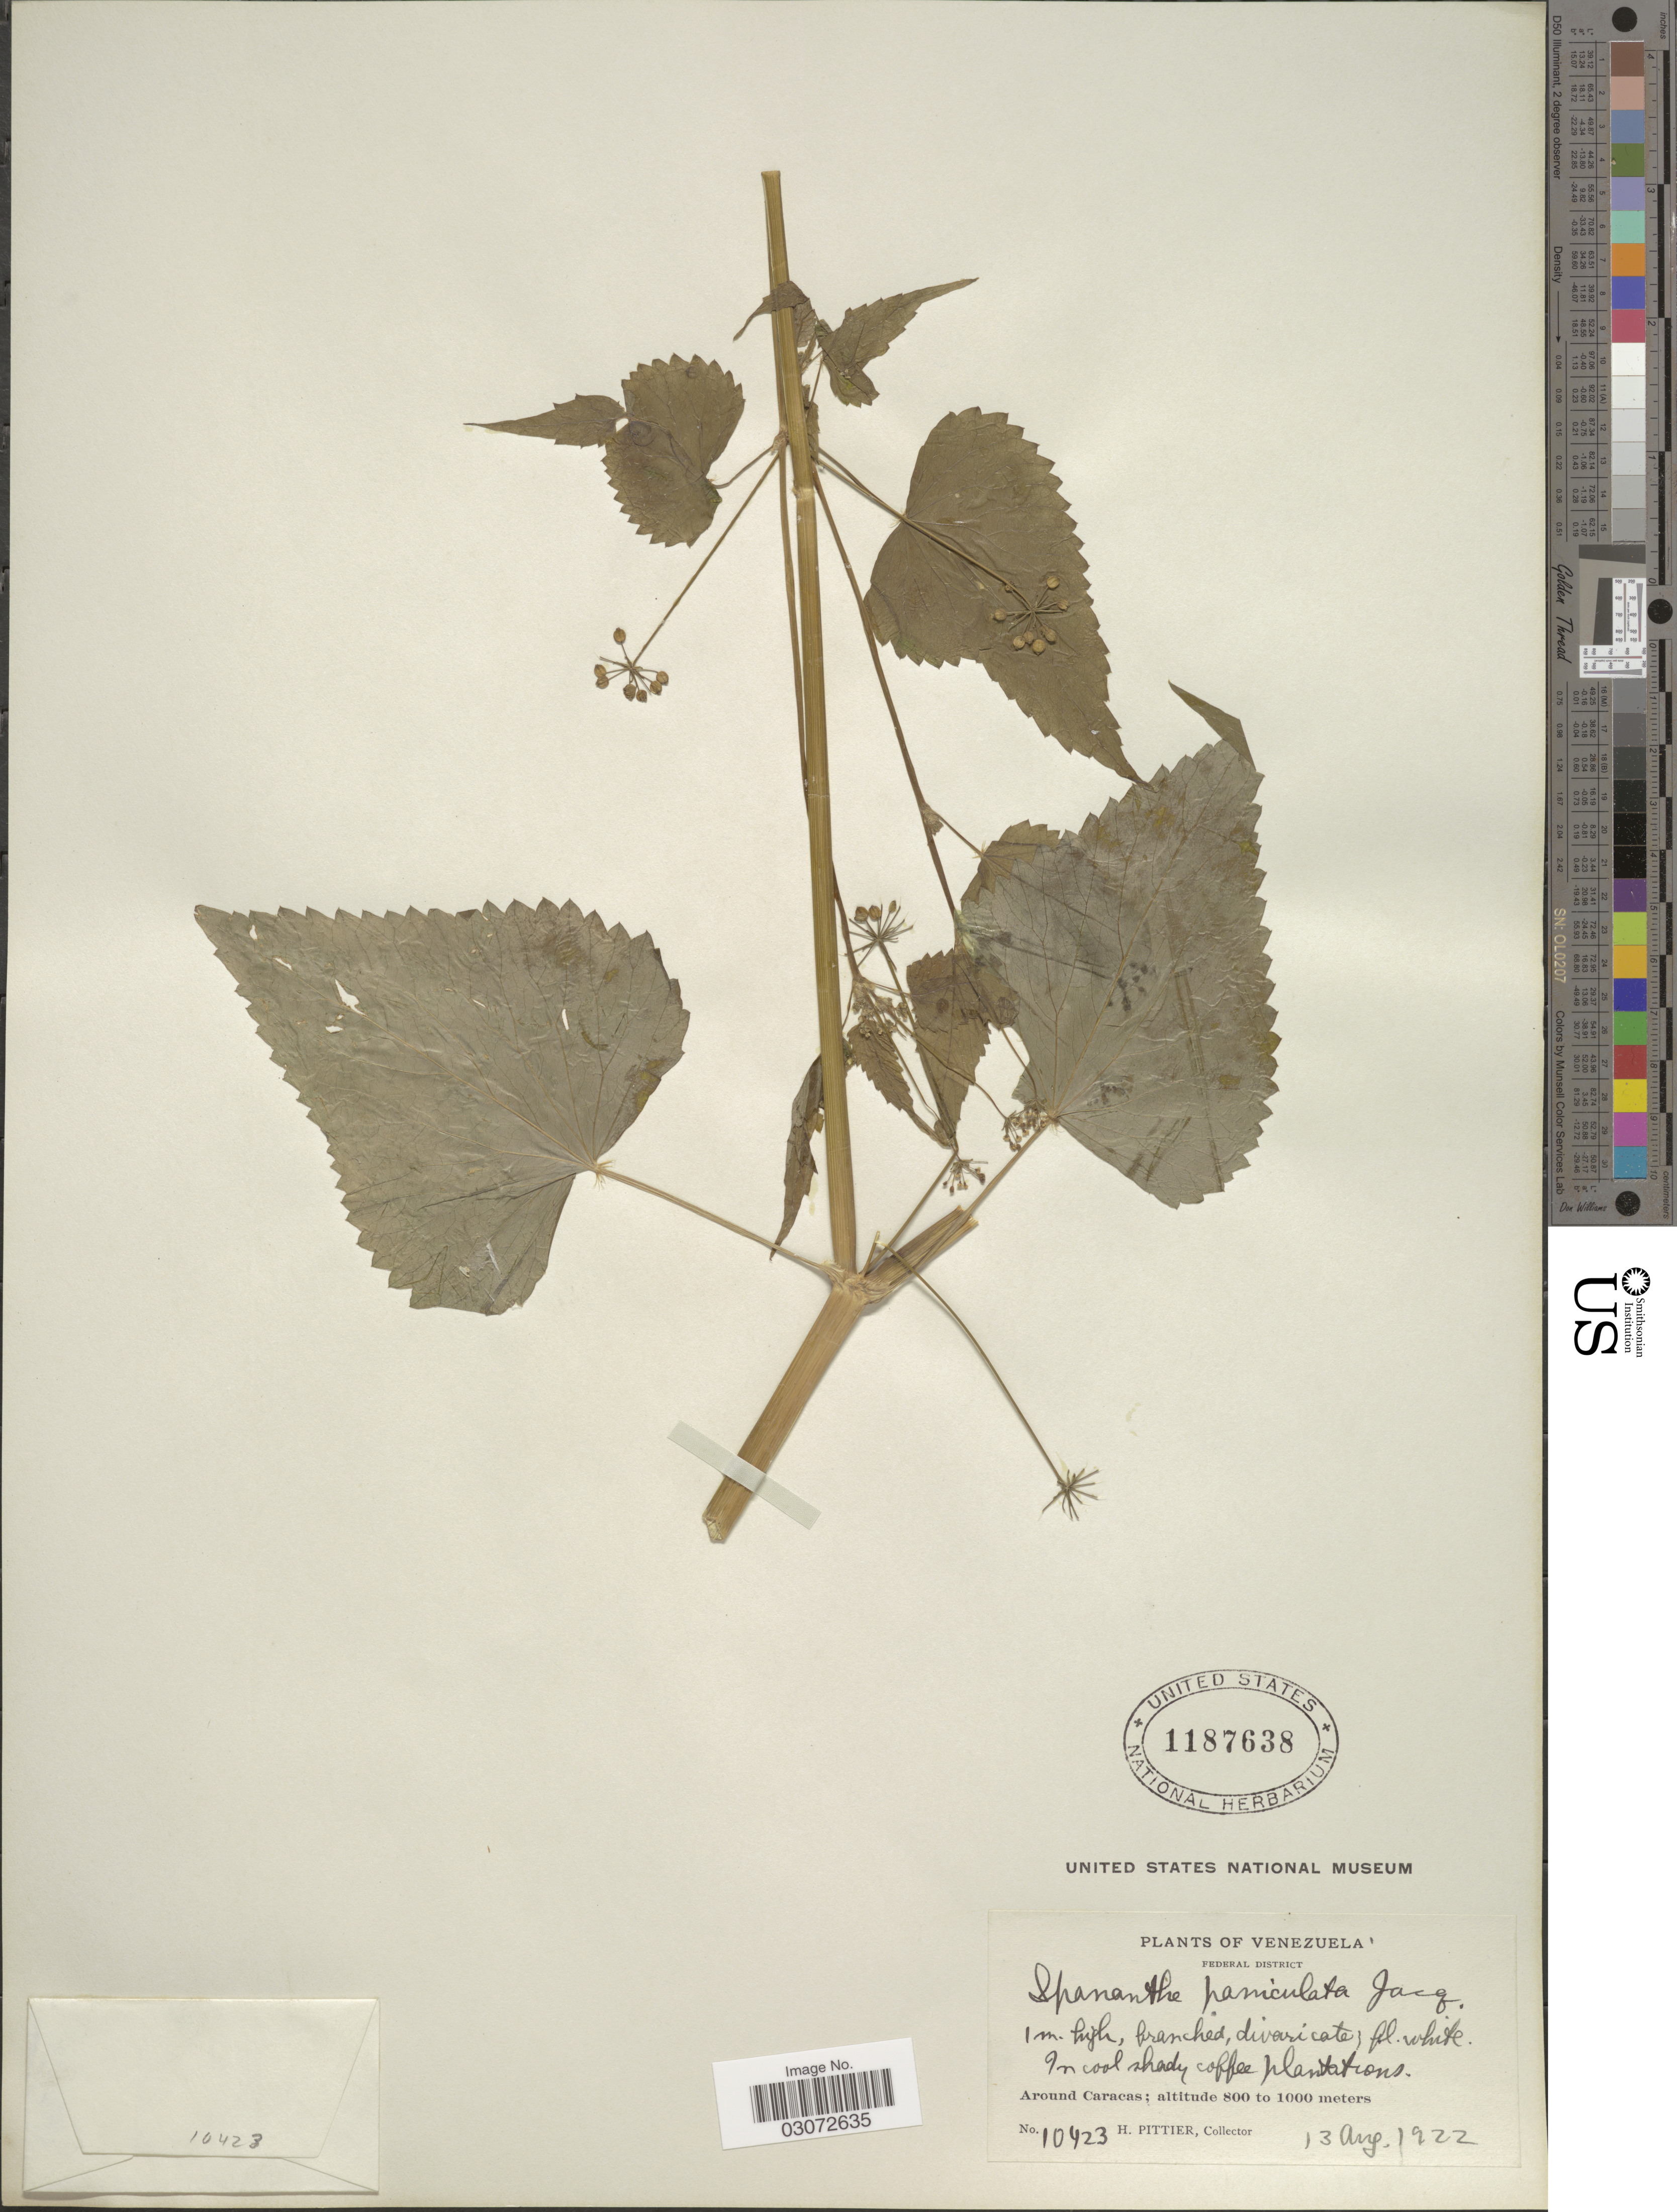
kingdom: Plantae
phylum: Tracheophyta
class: Magnoliopsida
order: Apiales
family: Apiaceae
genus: Spananthe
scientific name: Spananthe paniculata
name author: Jacq.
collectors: H. F. Pittier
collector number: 10423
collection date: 1922-08-13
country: Venezuela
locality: Federal District. Around Caracas.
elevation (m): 800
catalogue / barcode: US 1187638